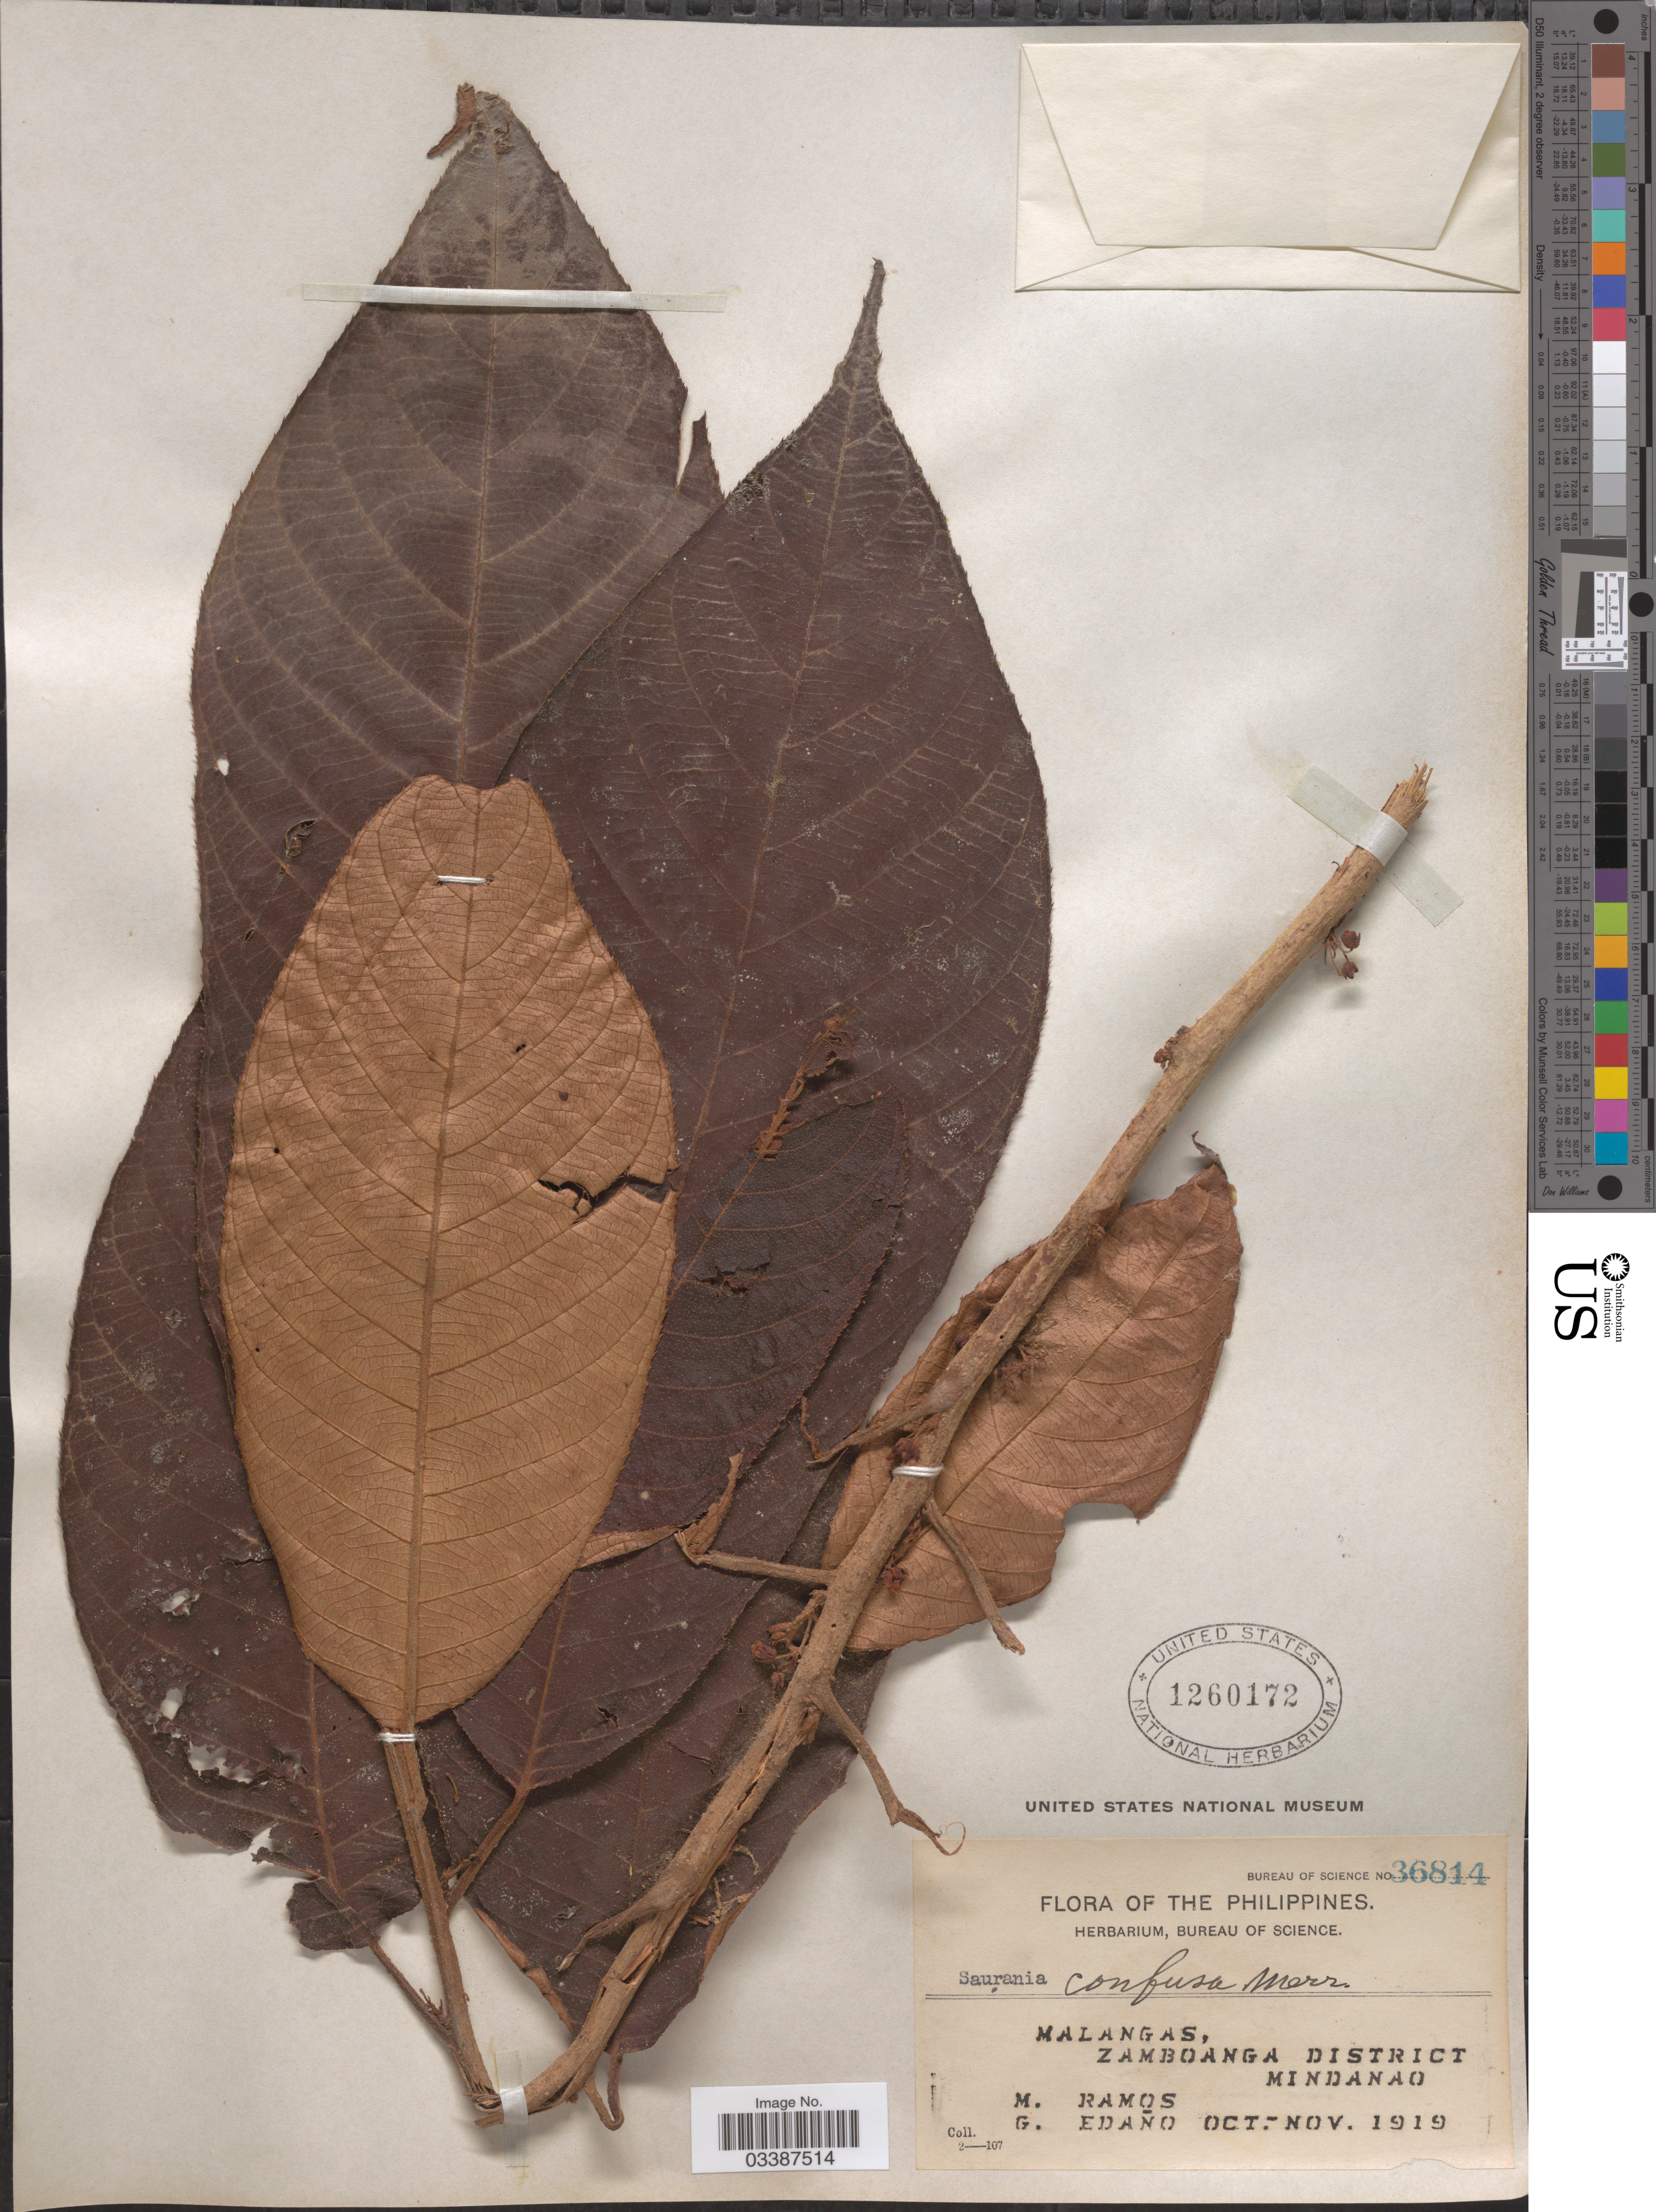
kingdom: Plantae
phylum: Tracheophyta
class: Magnoliopsida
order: Ericales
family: Actinidiaceae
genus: Saurauia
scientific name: Saurauia confusa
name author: Merr.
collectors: M. Ramos & G. Edaño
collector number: Bureau of Science 36814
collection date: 1919-10/1919-11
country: Philippines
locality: Malangas, Zamboanga District, MIndanao.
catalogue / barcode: US 1260172